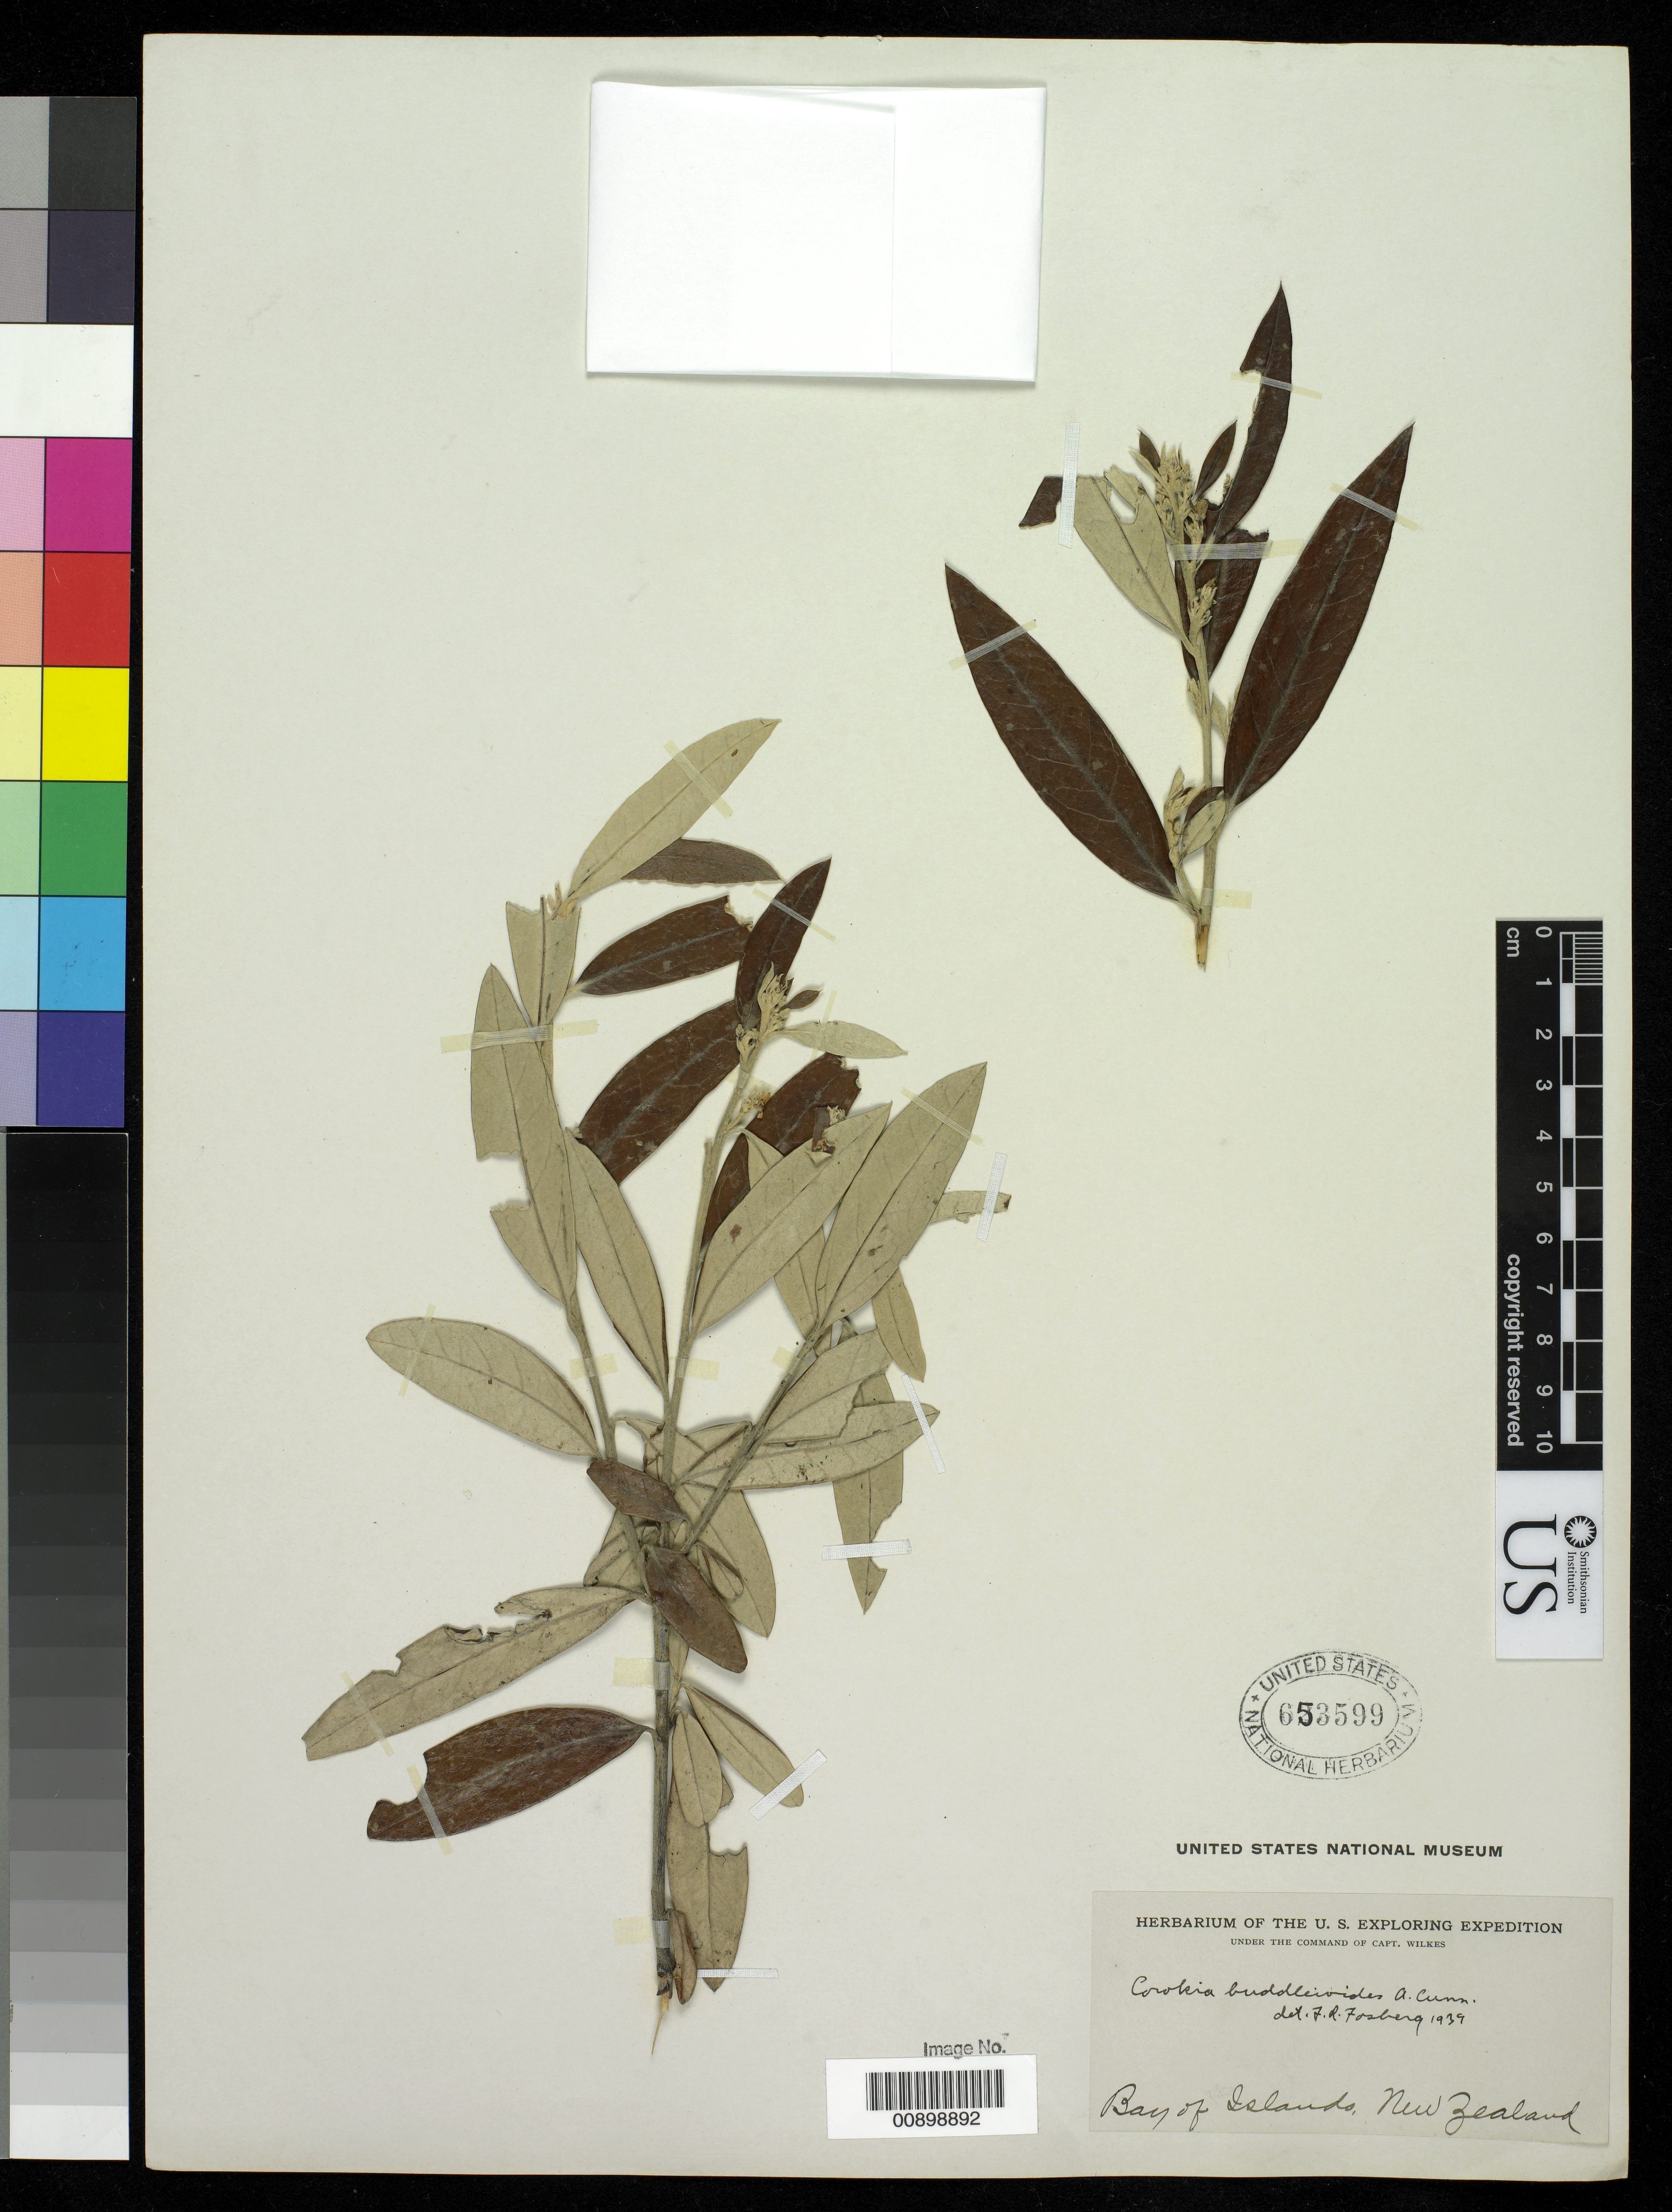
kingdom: Plantae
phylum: Tracheophyta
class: Magnoliopsida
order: Asterales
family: Argophyllaceae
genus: Corokia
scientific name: Corokia buddlejoides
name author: A. Cunn.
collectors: Wilkes Explor. Exped.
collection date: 1838/1842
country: New Zealand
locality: Bay of Islands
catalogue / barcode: US 653599